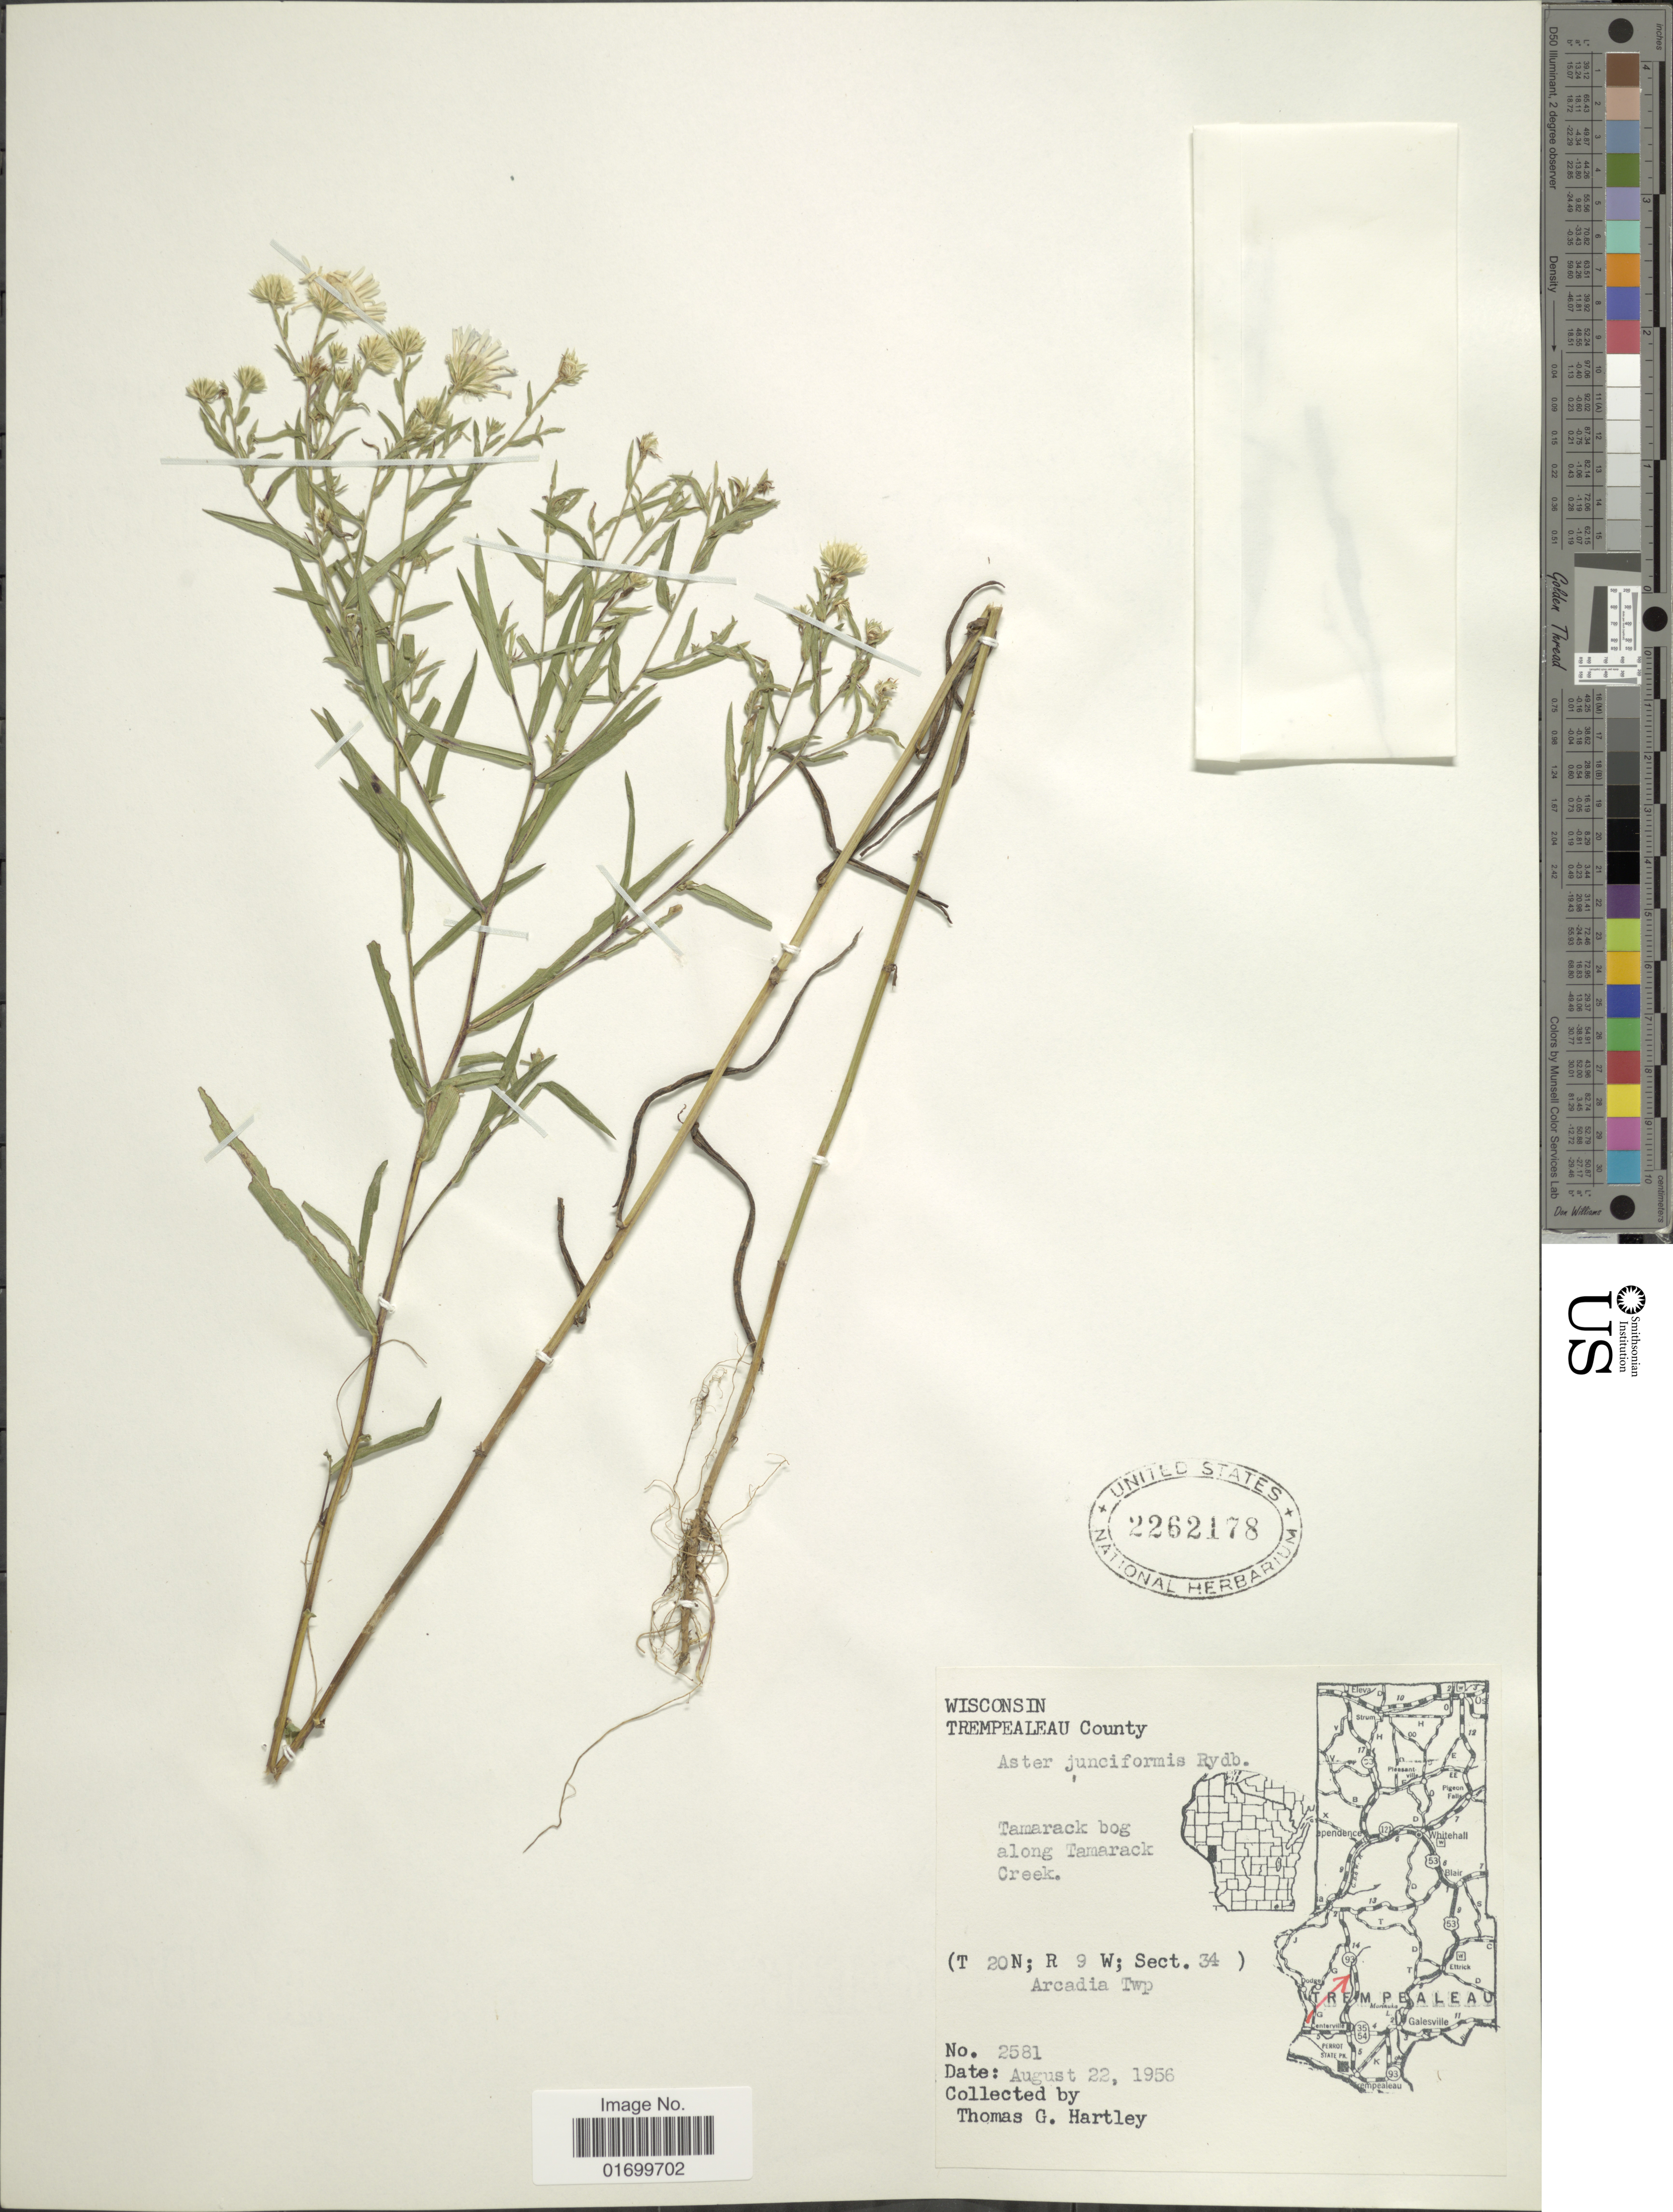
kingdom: Plantae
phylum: Tracheophyta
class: Magnoliopsida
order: Asterales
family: Asteraceae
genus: Symphyotrichum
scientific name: Symphyotrichum boreale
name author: (Torr. & A. Gray) Á. Löve & D. Löve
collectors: T. G. Hartley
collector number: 2581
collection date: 1956-08-22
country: United States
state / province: Wisconsin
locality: Trempealeau County, Tamarack bog along Tamarack Creek (T 20N; R 9 W; Sect. 34) Arcadia Twp.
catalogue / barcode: US 2262178